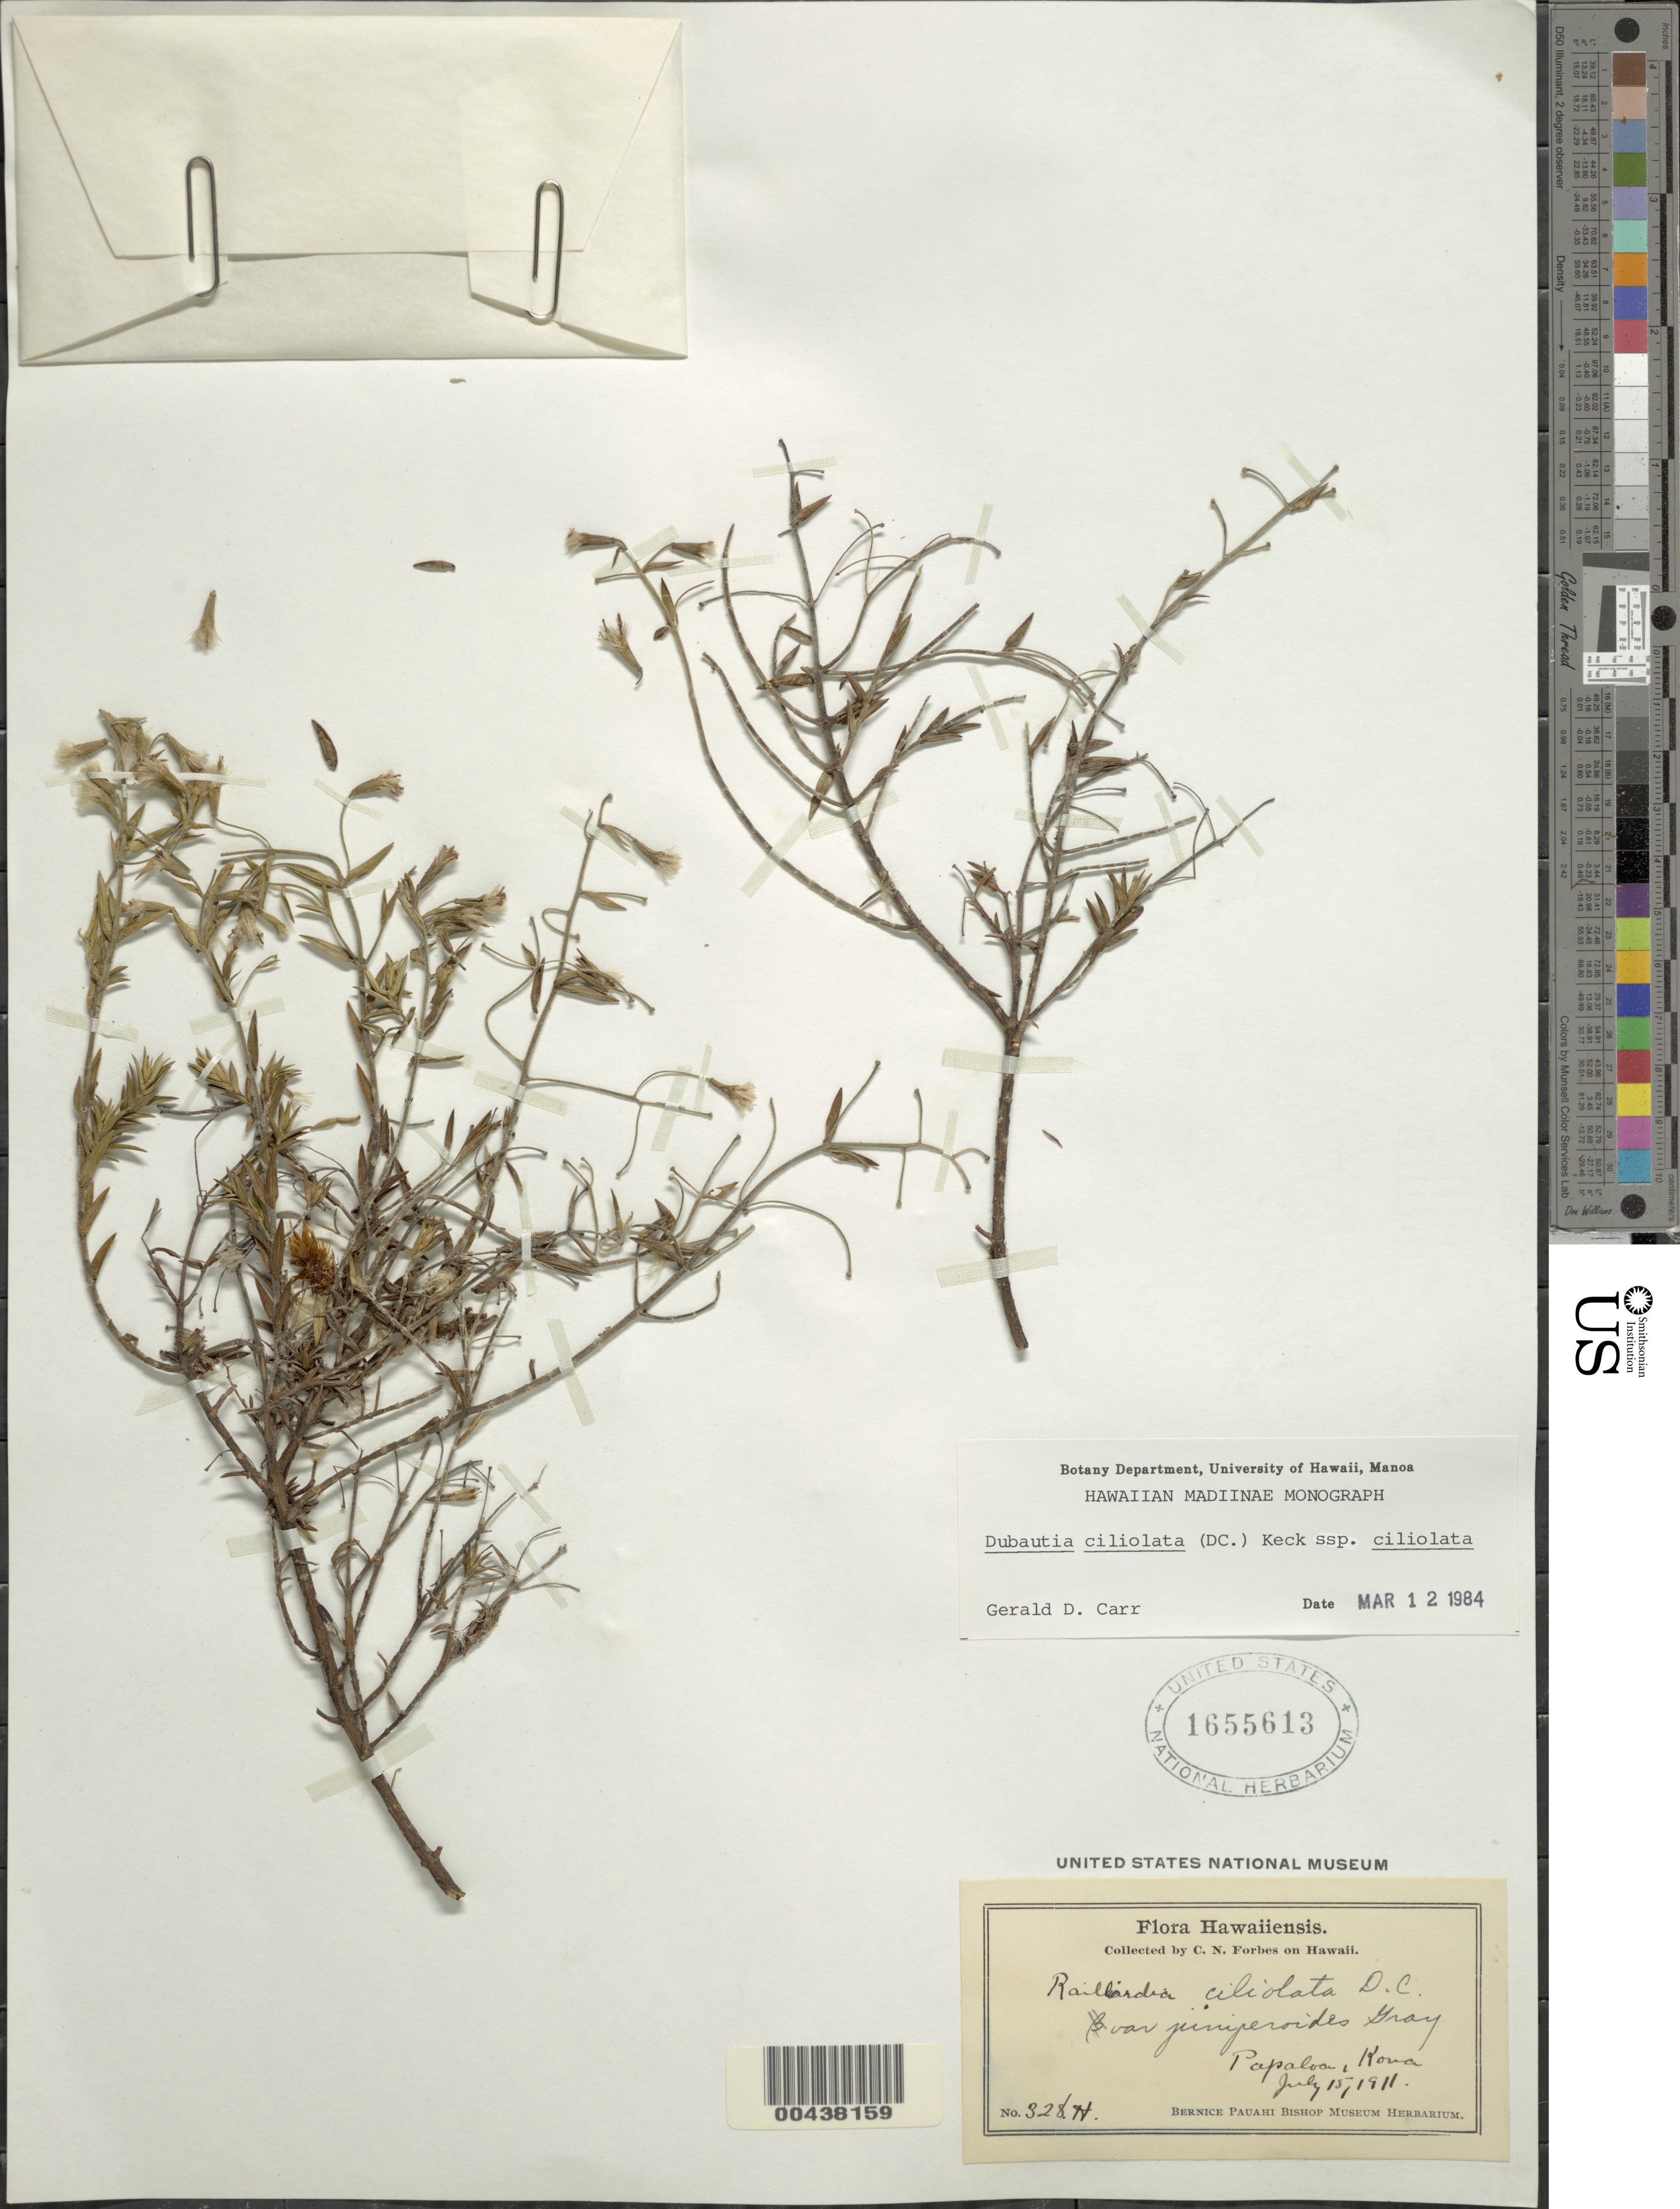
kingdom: Plantae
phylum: Tracheophyta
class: Magnoliopsida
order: Asterales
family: Asteraceae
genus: Dubautia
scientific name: Dubautia ciliolata subsp. ciliolata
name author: (DC.) D.D. Keck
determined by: Carr, G. D.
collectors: C. N. Forbes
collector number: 328.H.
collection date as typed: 15 Jun 1911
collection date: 1911-06-15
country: United States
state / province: Hawaii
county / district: Hawaii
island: Hawaii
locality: Papaloa, Kona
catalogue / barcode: US 1655613